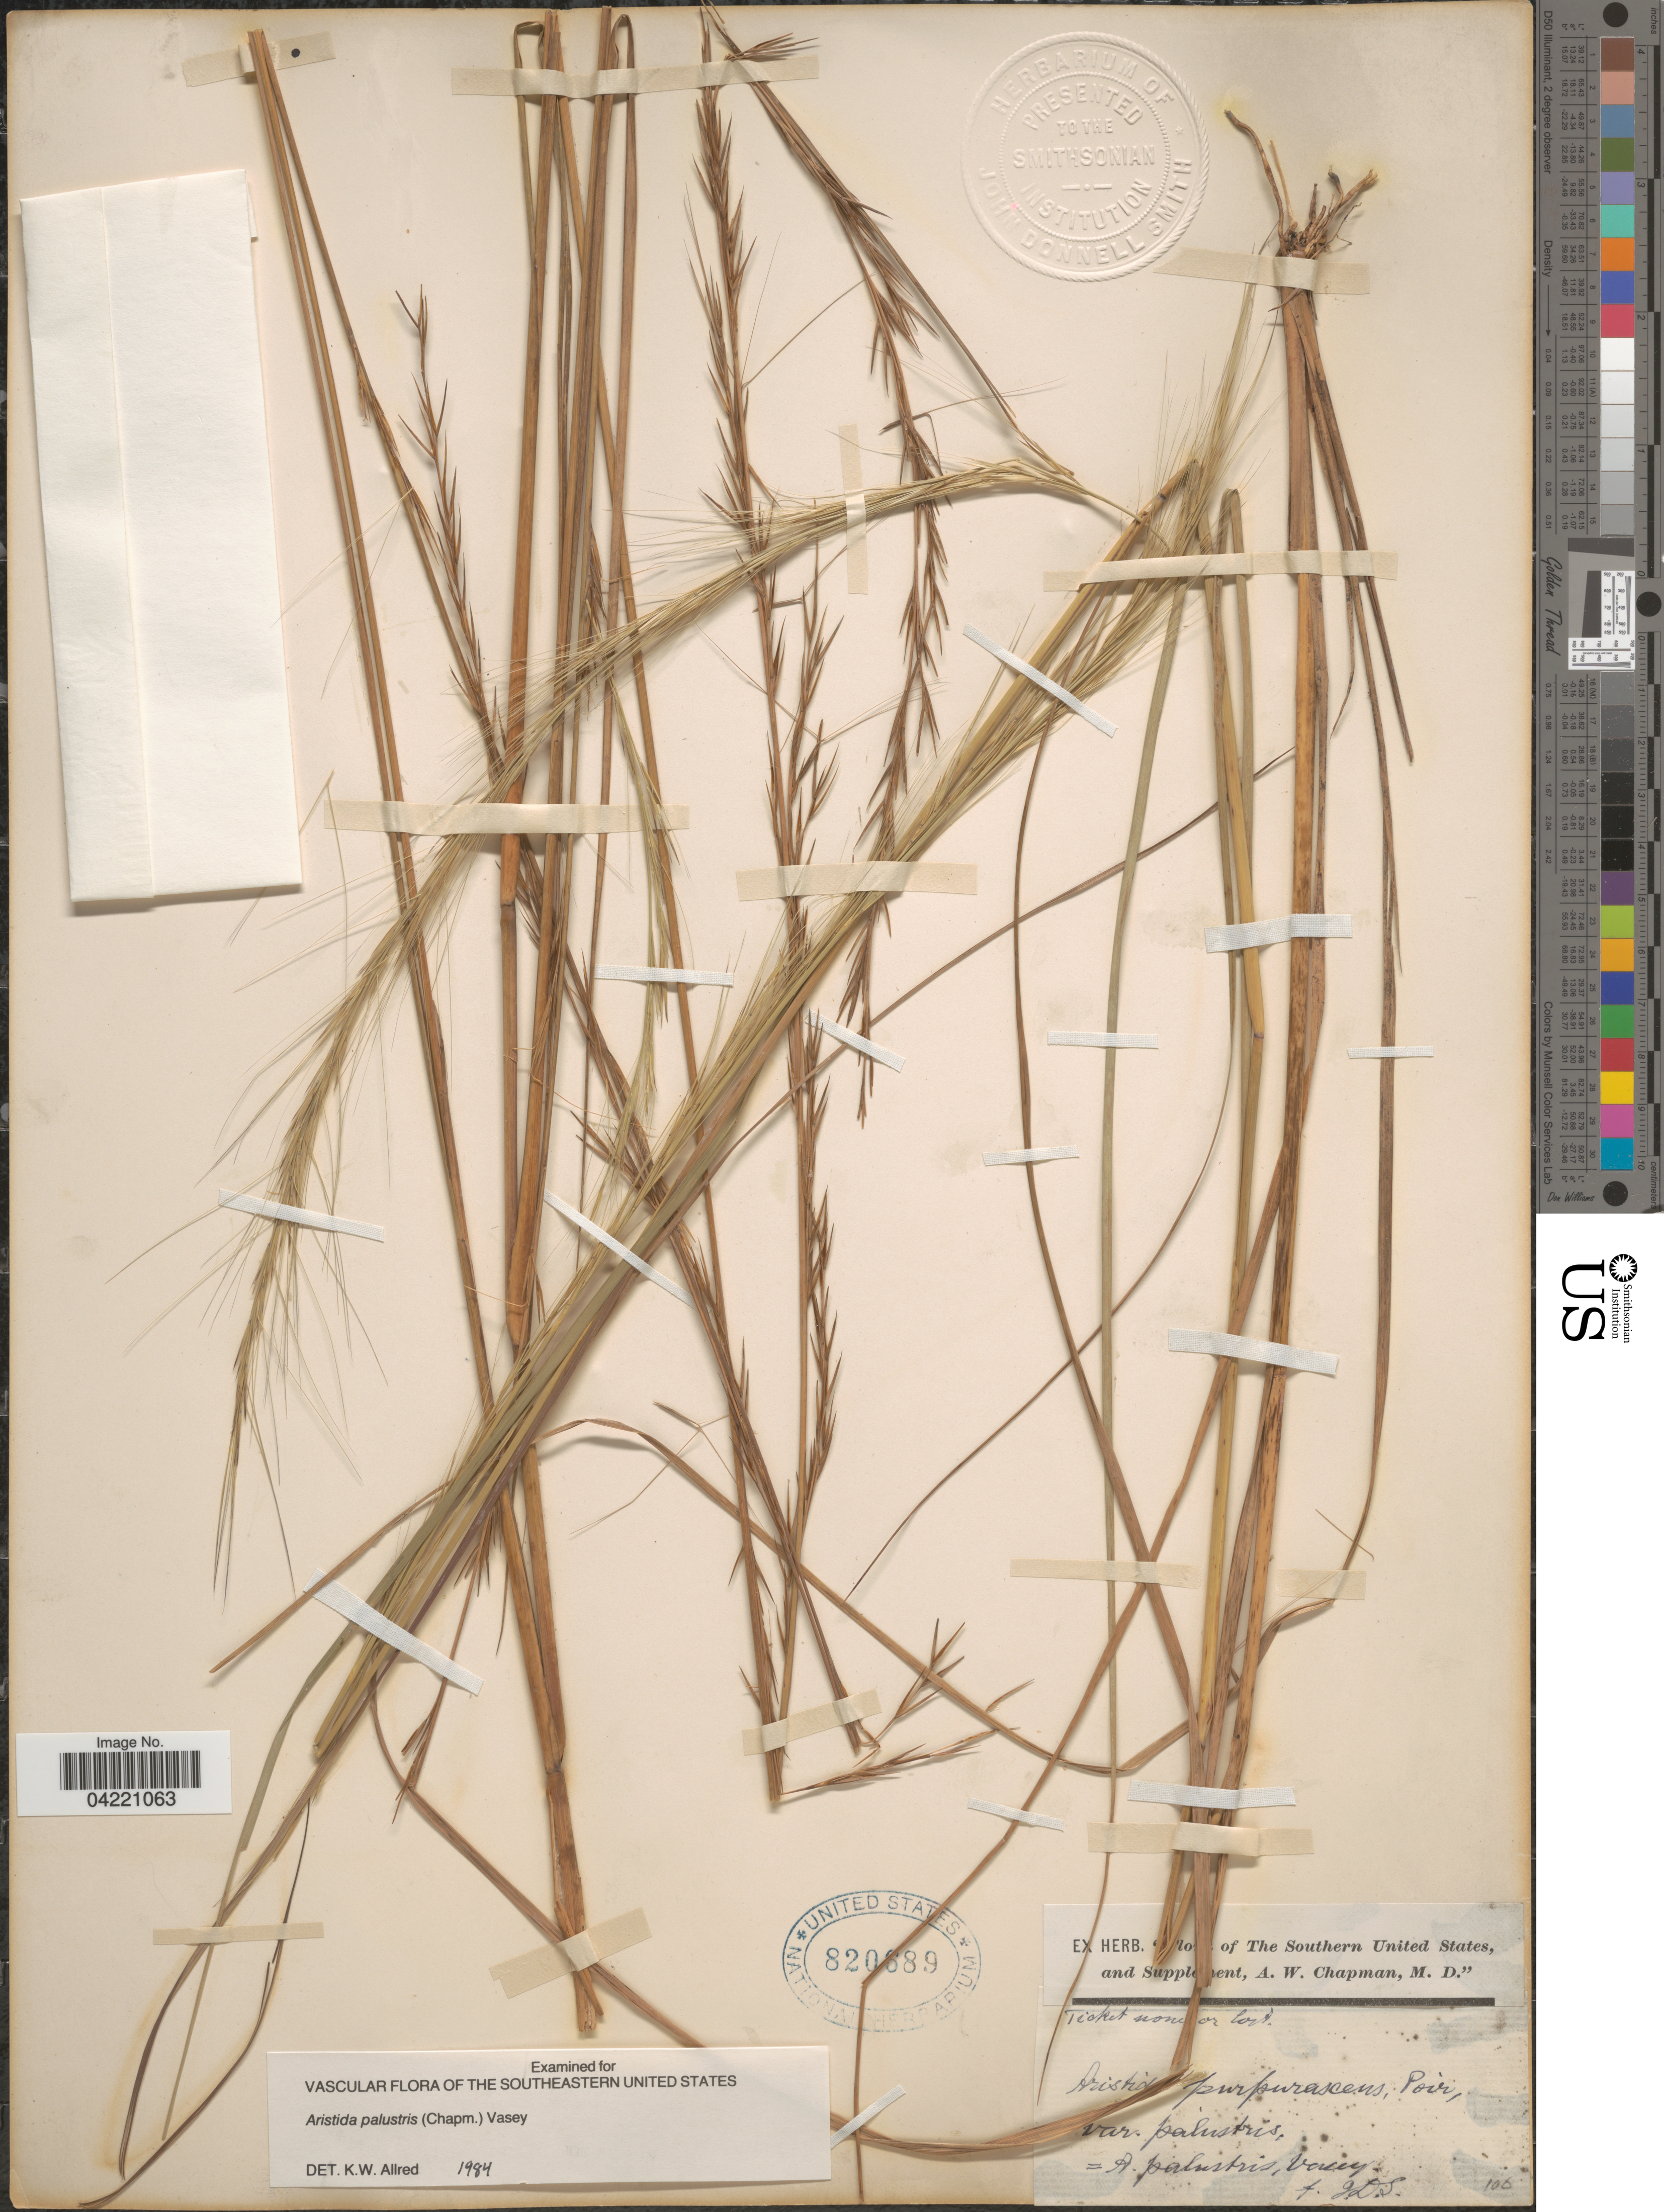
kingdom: Plantae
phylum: Tracheophyta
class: Liliopsida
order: Poales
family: Poaceae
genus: Aristida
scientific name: Aristida palustris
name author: (Chapm.) Vasey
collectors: ex herb. A.W. Chapman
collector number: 106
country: United States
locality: Southern United States, and Supplement.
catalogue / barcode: US 820689